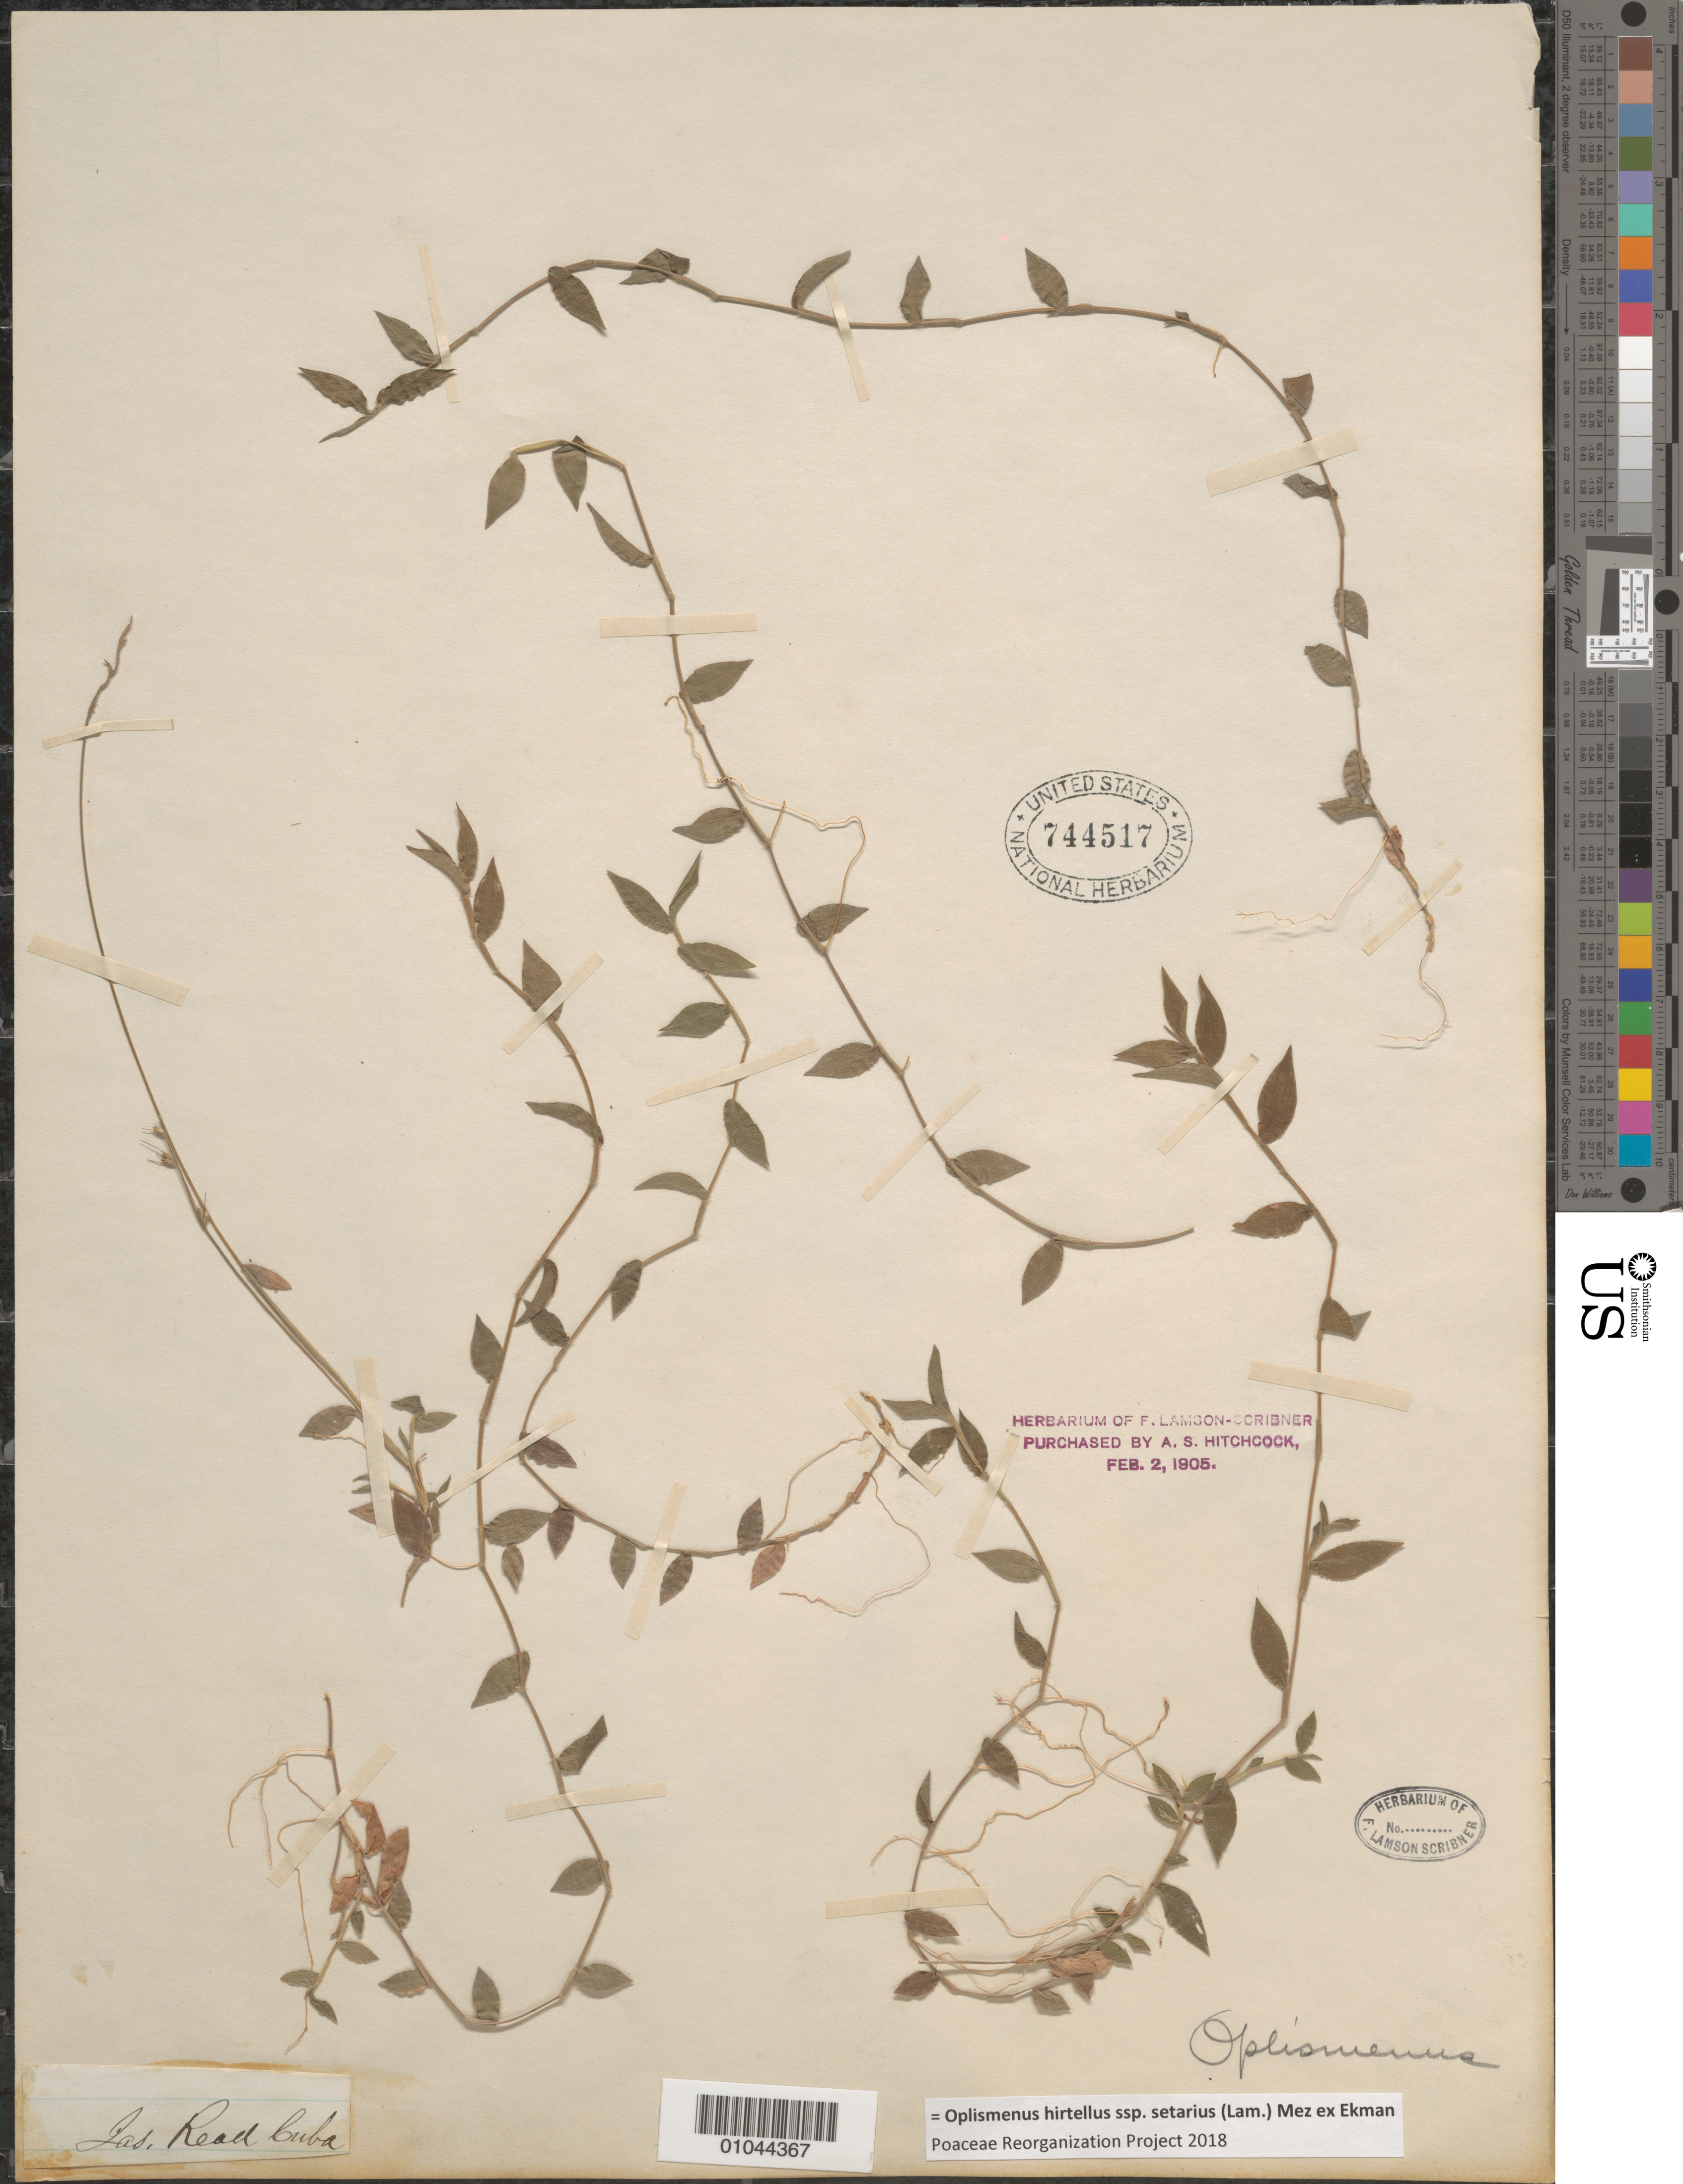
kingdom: Plantae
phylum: Tracheophyta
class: Liliopsida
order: Poales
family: Poaceae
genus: Oplismenus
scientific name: Oplismenus hirtellus subsp. setarius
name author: (Lam.) Mez ex Ekman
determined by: Poaceae Reorganization Project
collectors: J. Reed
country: Cuba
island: Cuba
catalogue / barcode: US 744517